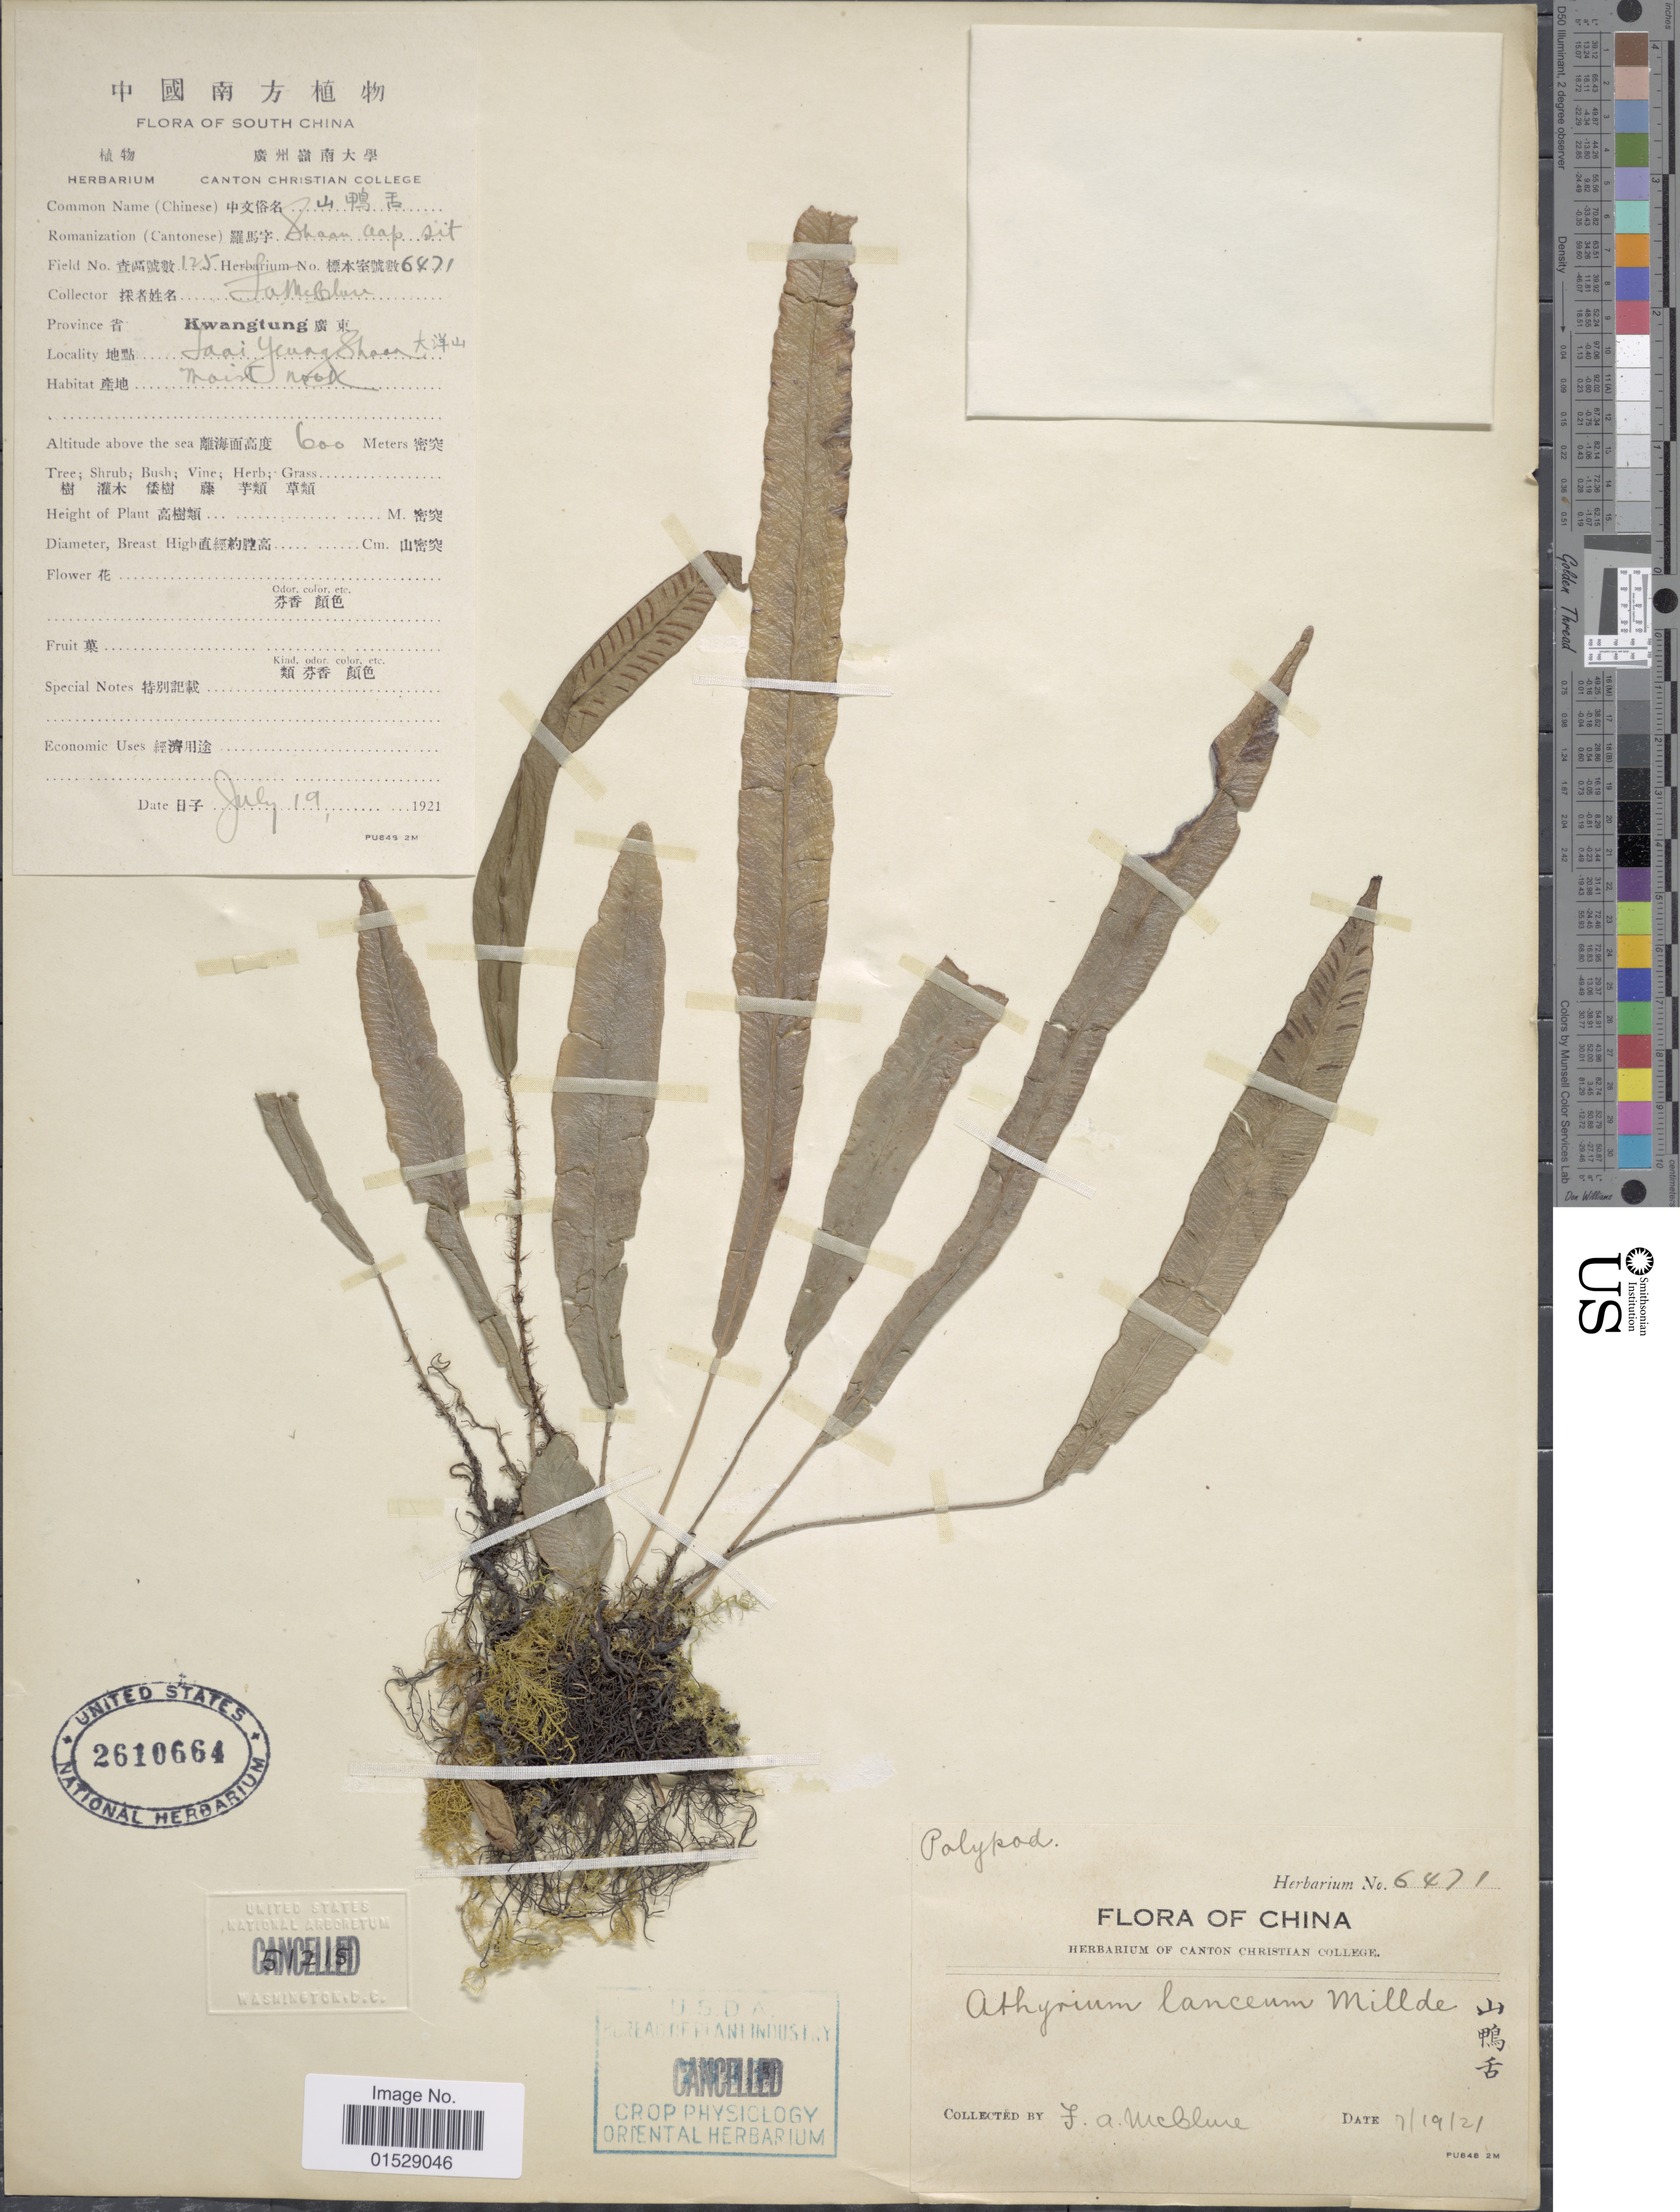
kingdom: Plantae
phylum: Tracheophyta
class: Polypodiopsida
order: Polypodiales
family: Athyriaceae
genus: Deparia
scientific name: Deparia lancea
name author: (Thunb.) Fraser-Jenk.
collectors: F. A. McClure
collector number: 175/6471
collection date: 1921-07-19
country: China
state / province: Guangdong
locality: South China, Province Kwangtung, Laai Yeuag Shaon [interpreted]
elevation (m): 600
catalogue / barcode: US 2610664